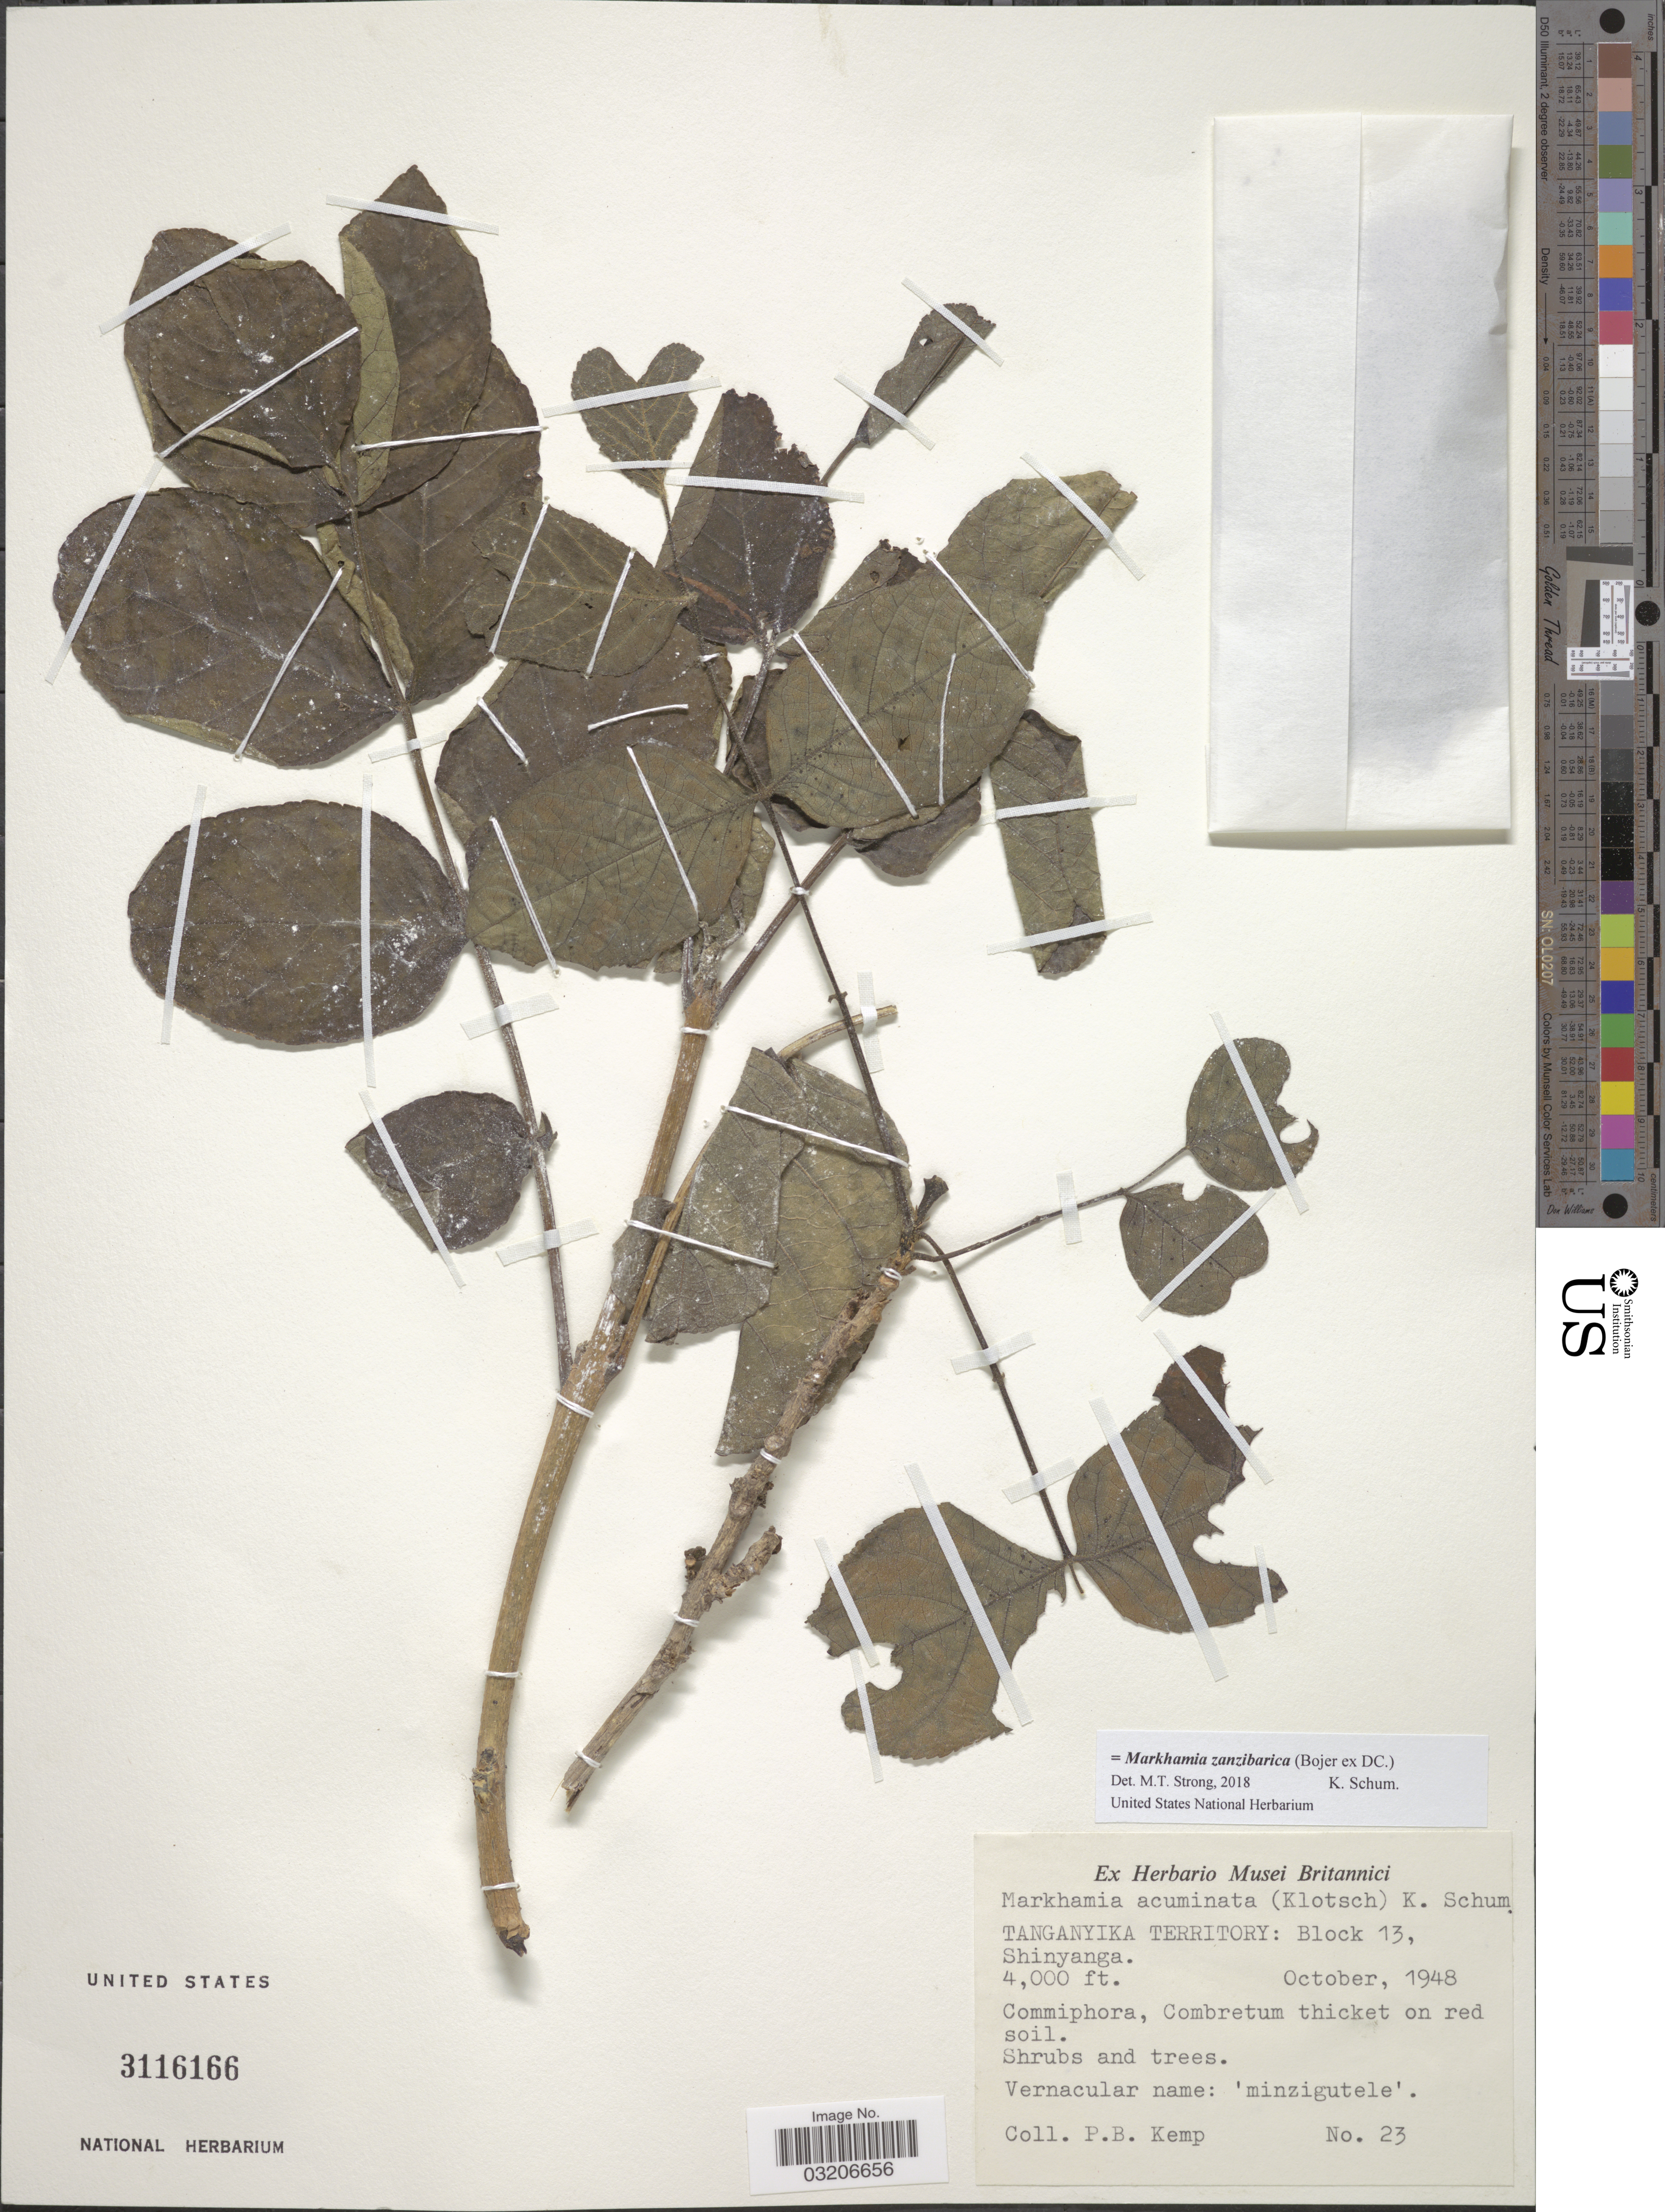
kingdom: Plantae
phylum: Tracheophyta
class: Magnoliopsida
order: Lamiales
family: Bignoniaceae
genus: Markhamia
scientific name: Markhamia zanzibarica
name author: (Bojer ex DC.) K. Schum.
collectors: P. Kemp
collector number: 23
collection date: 1948-10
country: Tanzania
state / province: Shinyanga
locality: Tanganyika Territory: Block 13.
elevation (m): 1219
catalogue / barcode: US 3116166